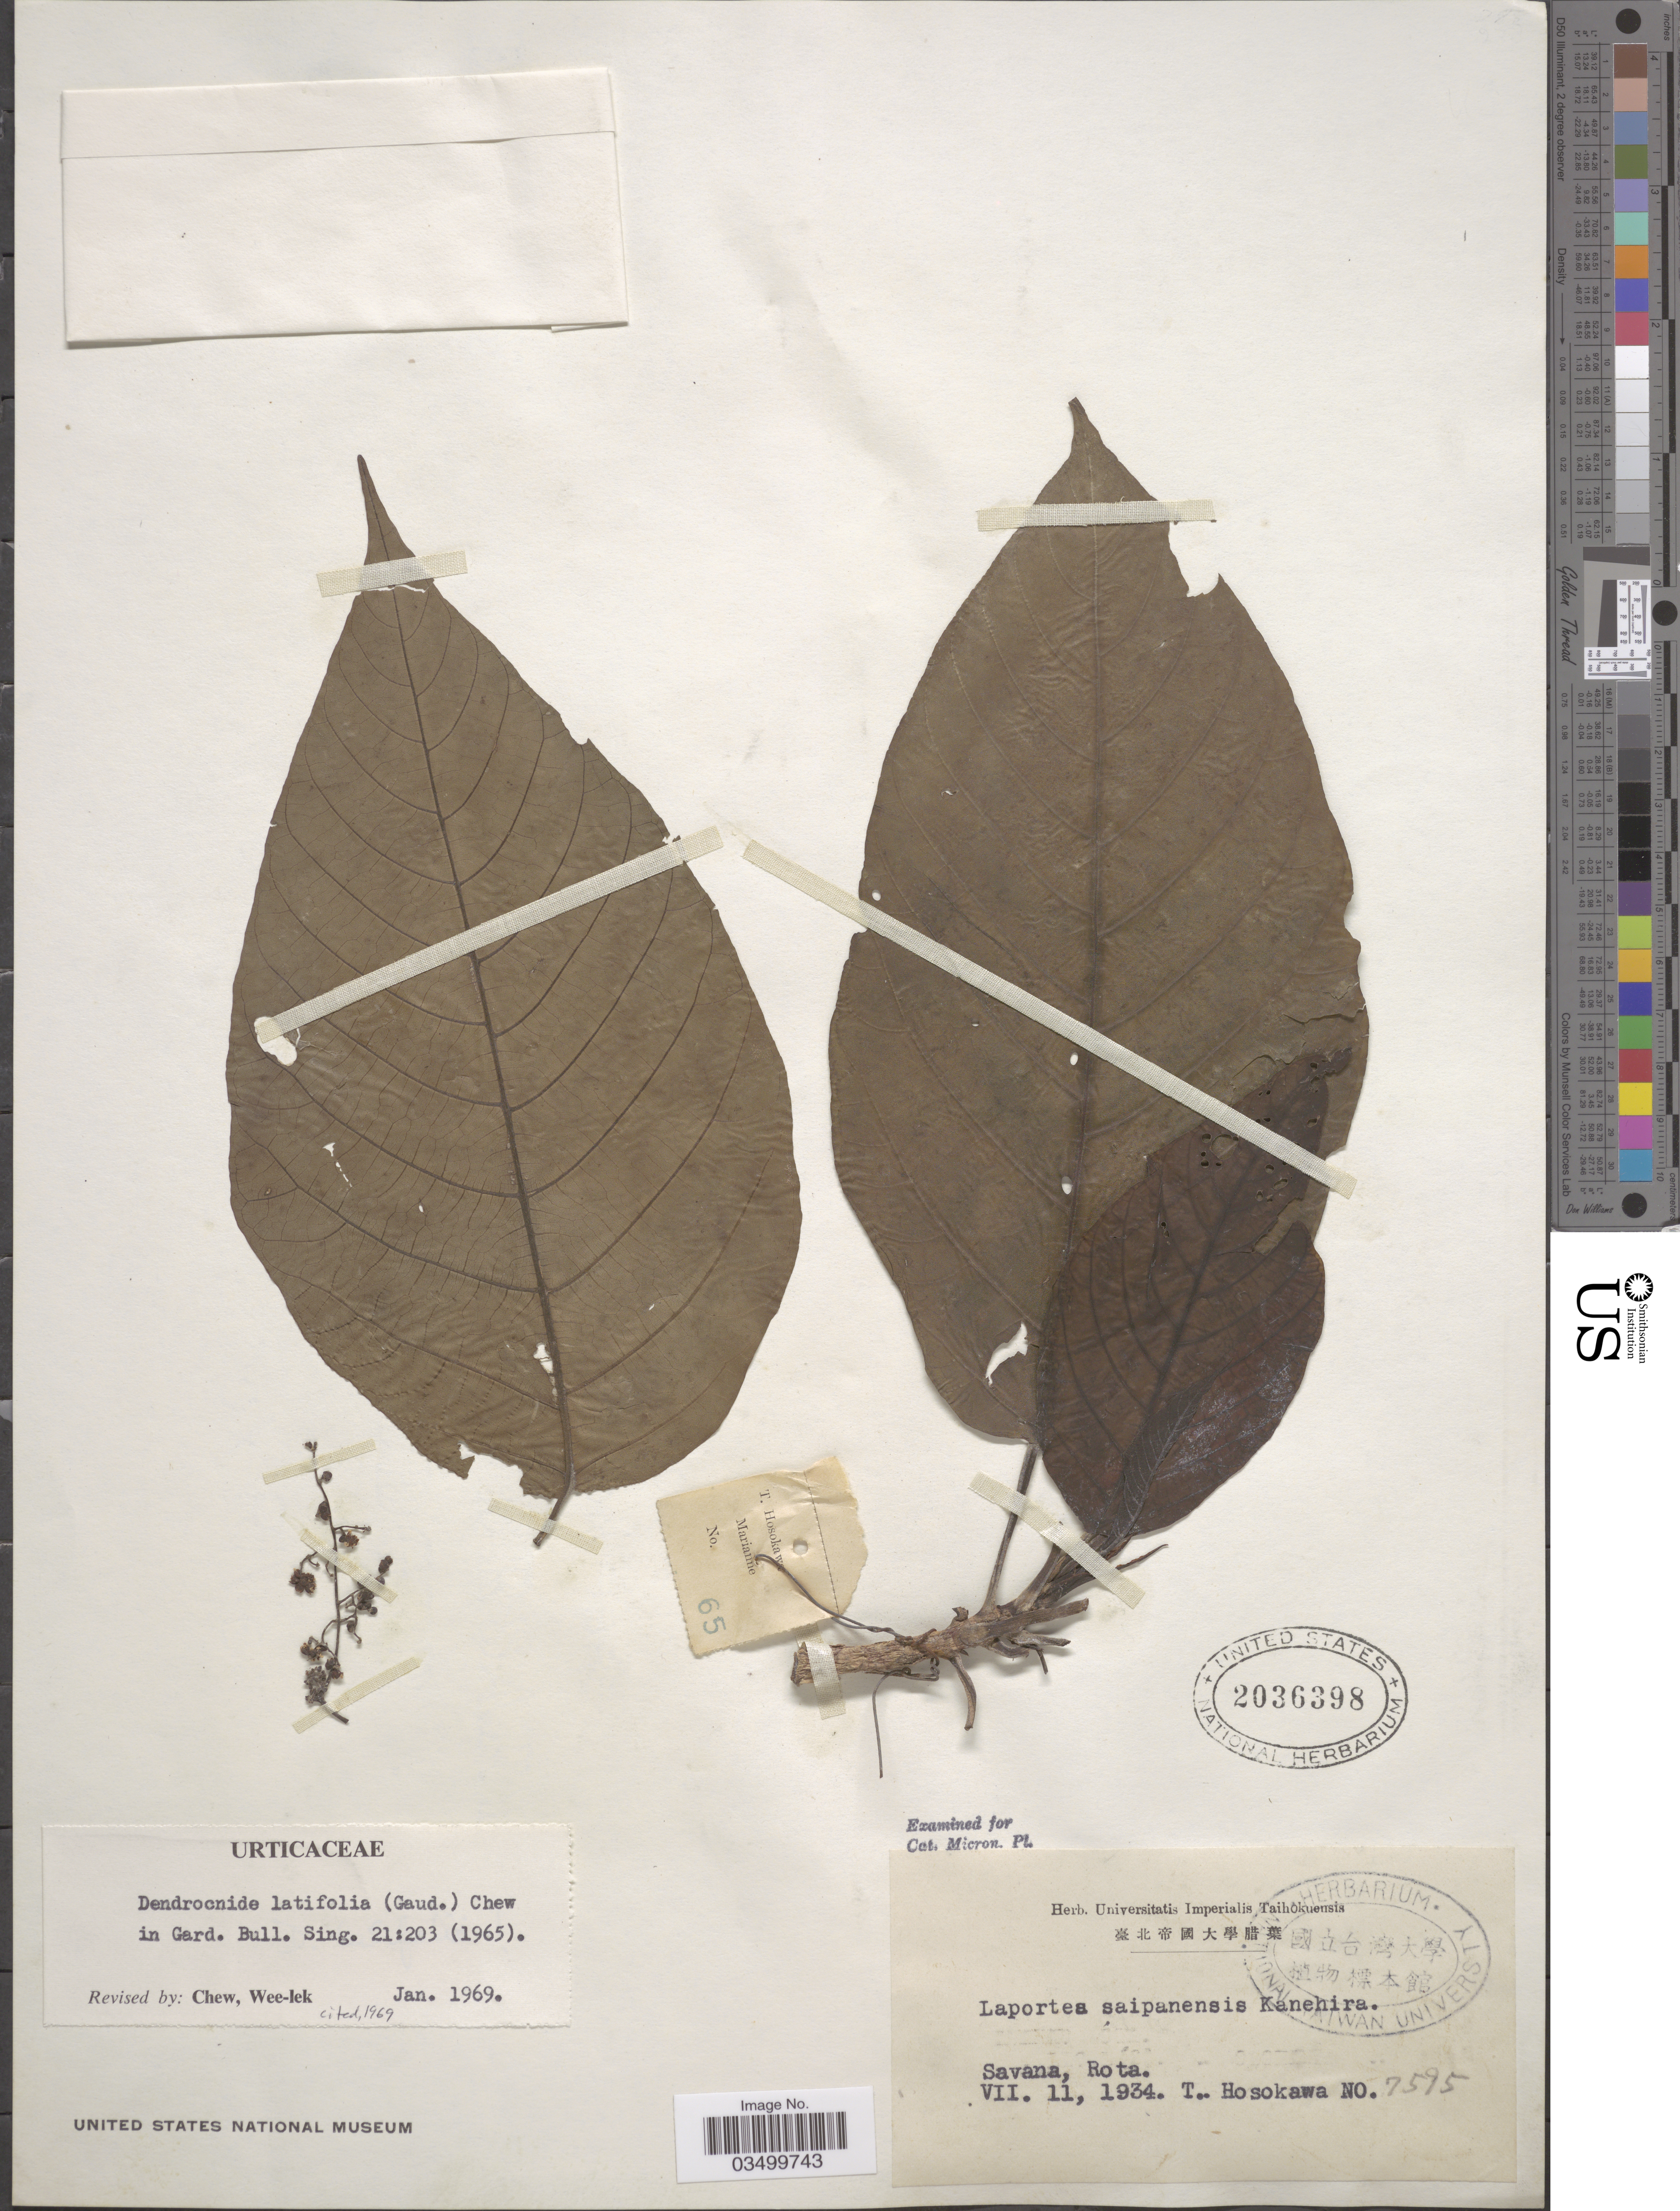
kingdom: Plantae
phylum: Tracheophyta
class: Magnoliopsida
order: Rosales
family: Urticaceae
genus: Dendrocnide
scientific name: Dendrocnide latifolia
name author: (Gaudich.) Chew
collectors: T. Hosokawa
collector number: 7595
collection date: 1934-07-11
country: Northern Mariana Islands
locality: Savana, Rota.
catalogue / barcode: US 2036398